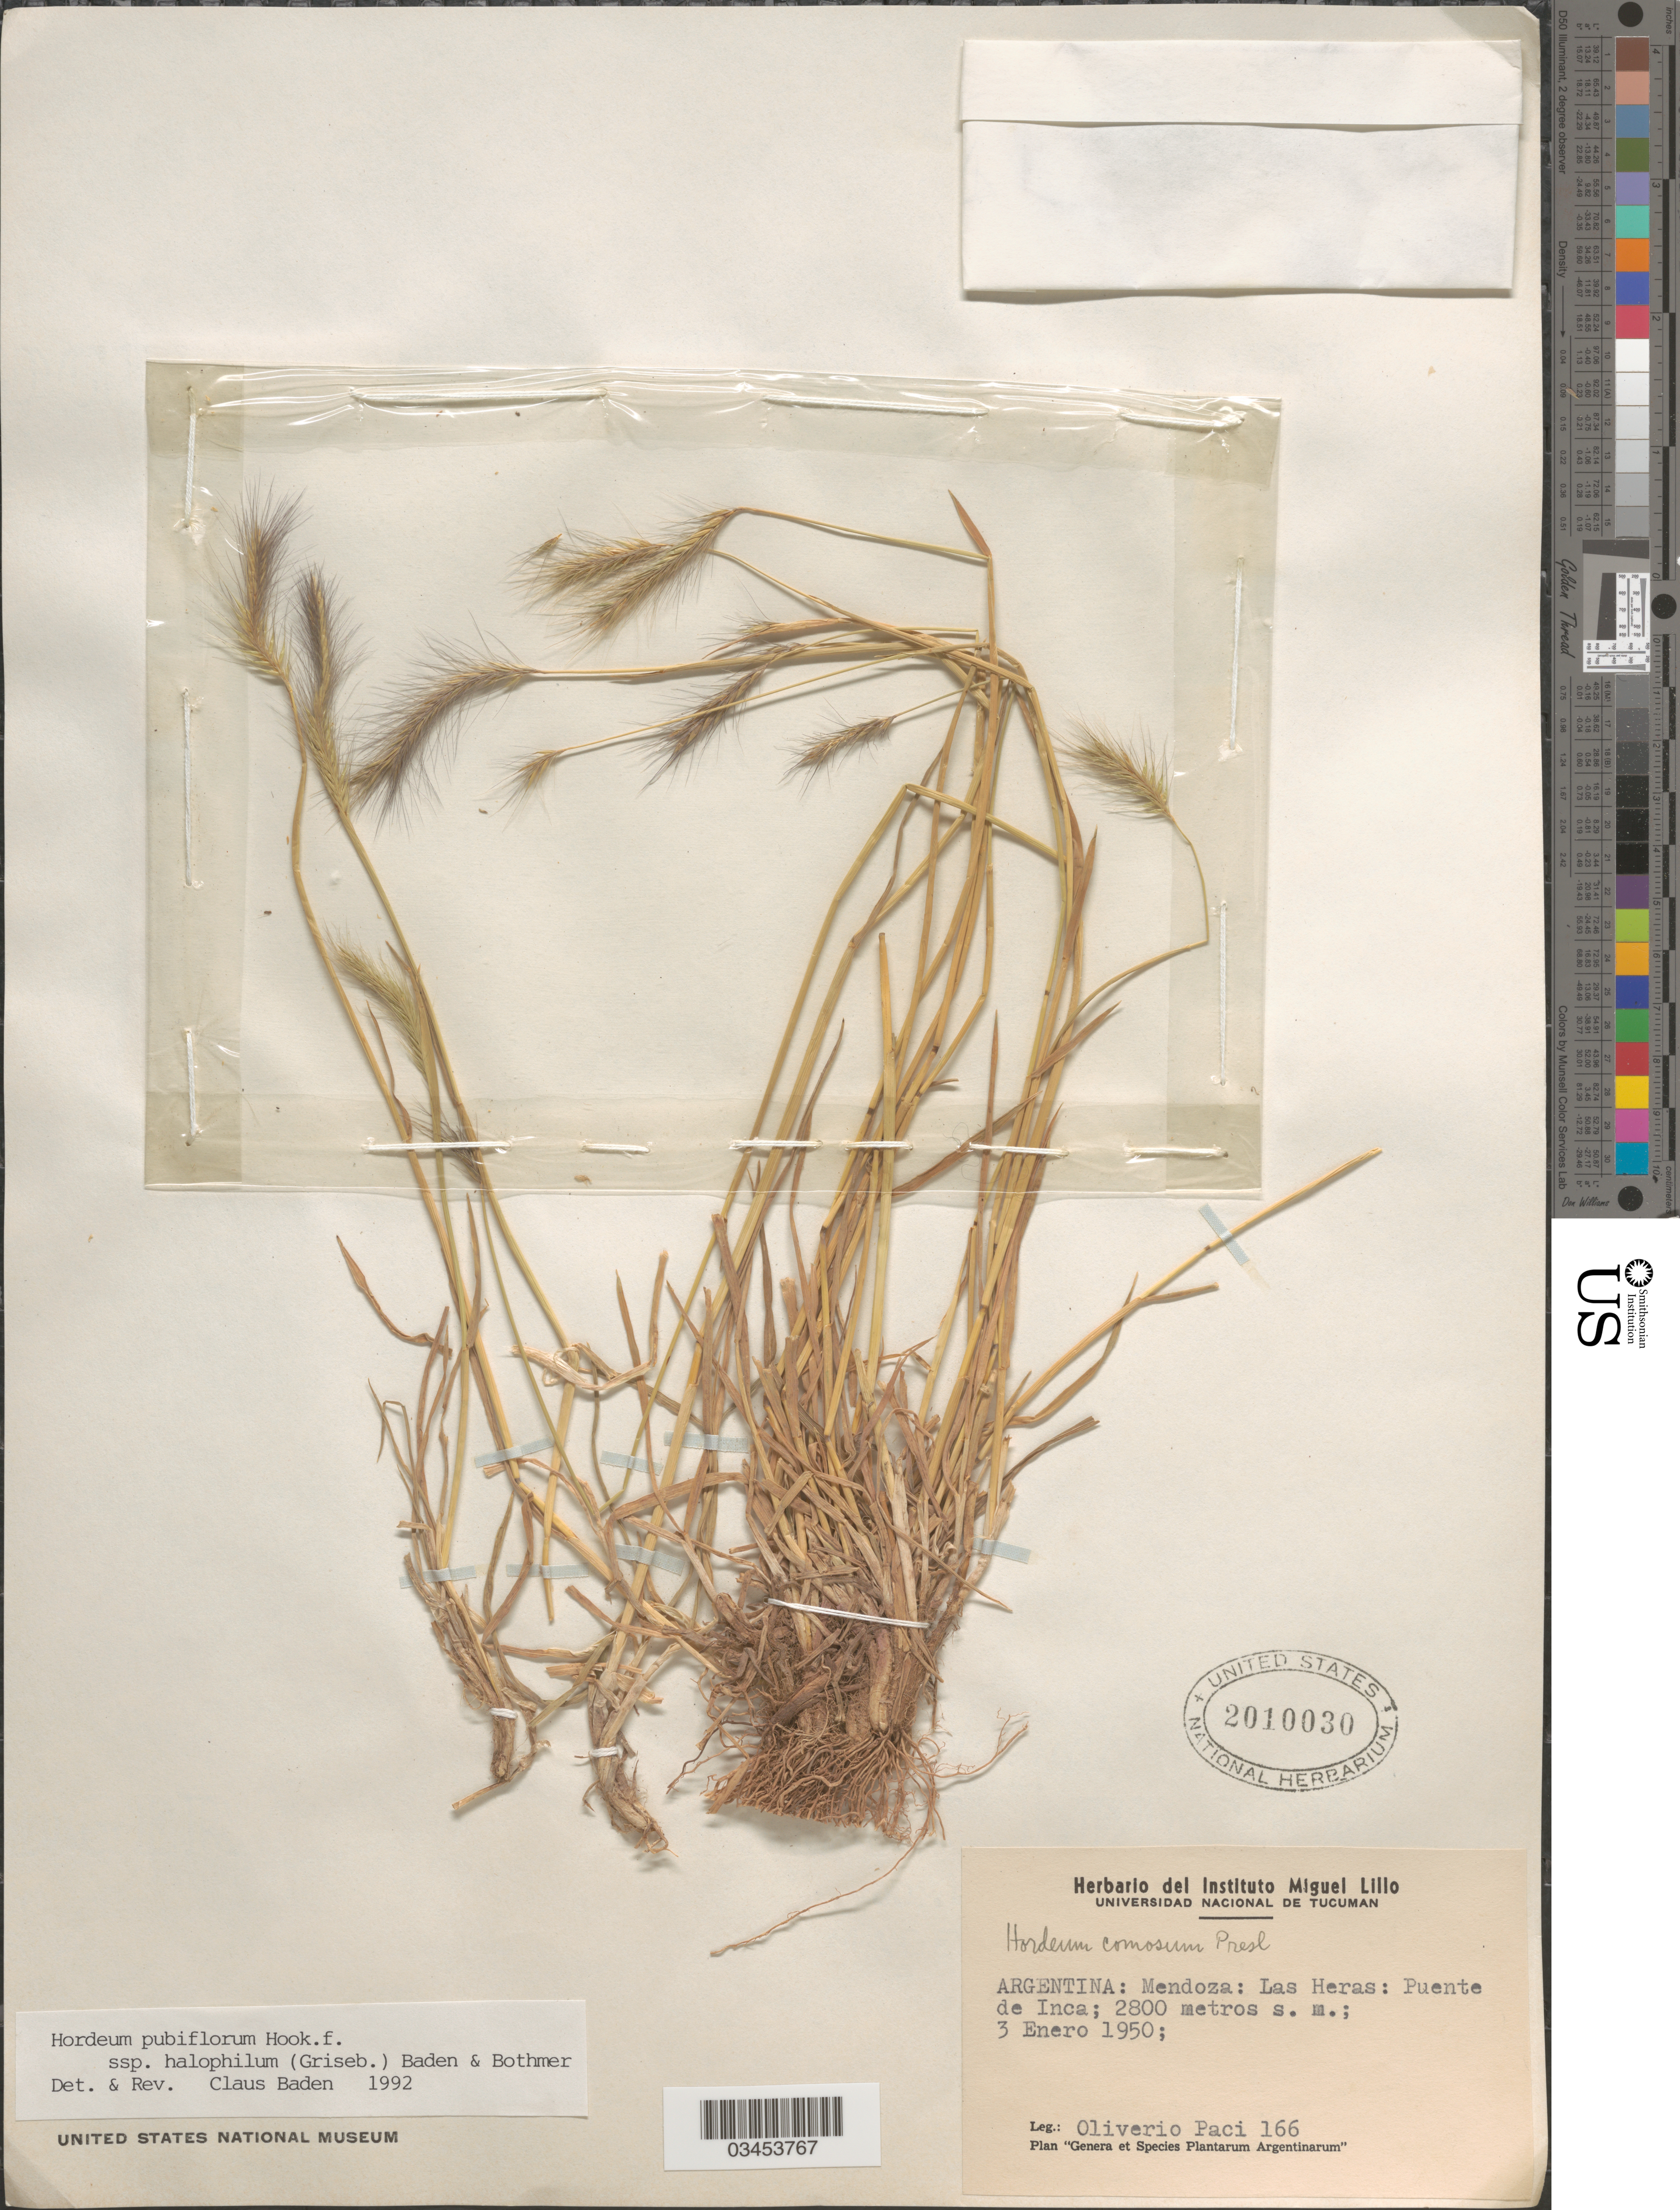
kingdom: Plantae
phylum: Tracheophyta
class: Liliopsida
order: Poales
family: Poaceae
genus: Hordeum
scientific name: Hordeum pubiflorum subsp. halophilum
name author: Hook. f.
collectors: O. Paci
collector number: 166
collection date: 1950-01-03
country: Argentina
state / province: Mendoza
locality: Las Heras: Puente de Inca.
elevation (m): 2800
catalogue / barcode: US 2010030